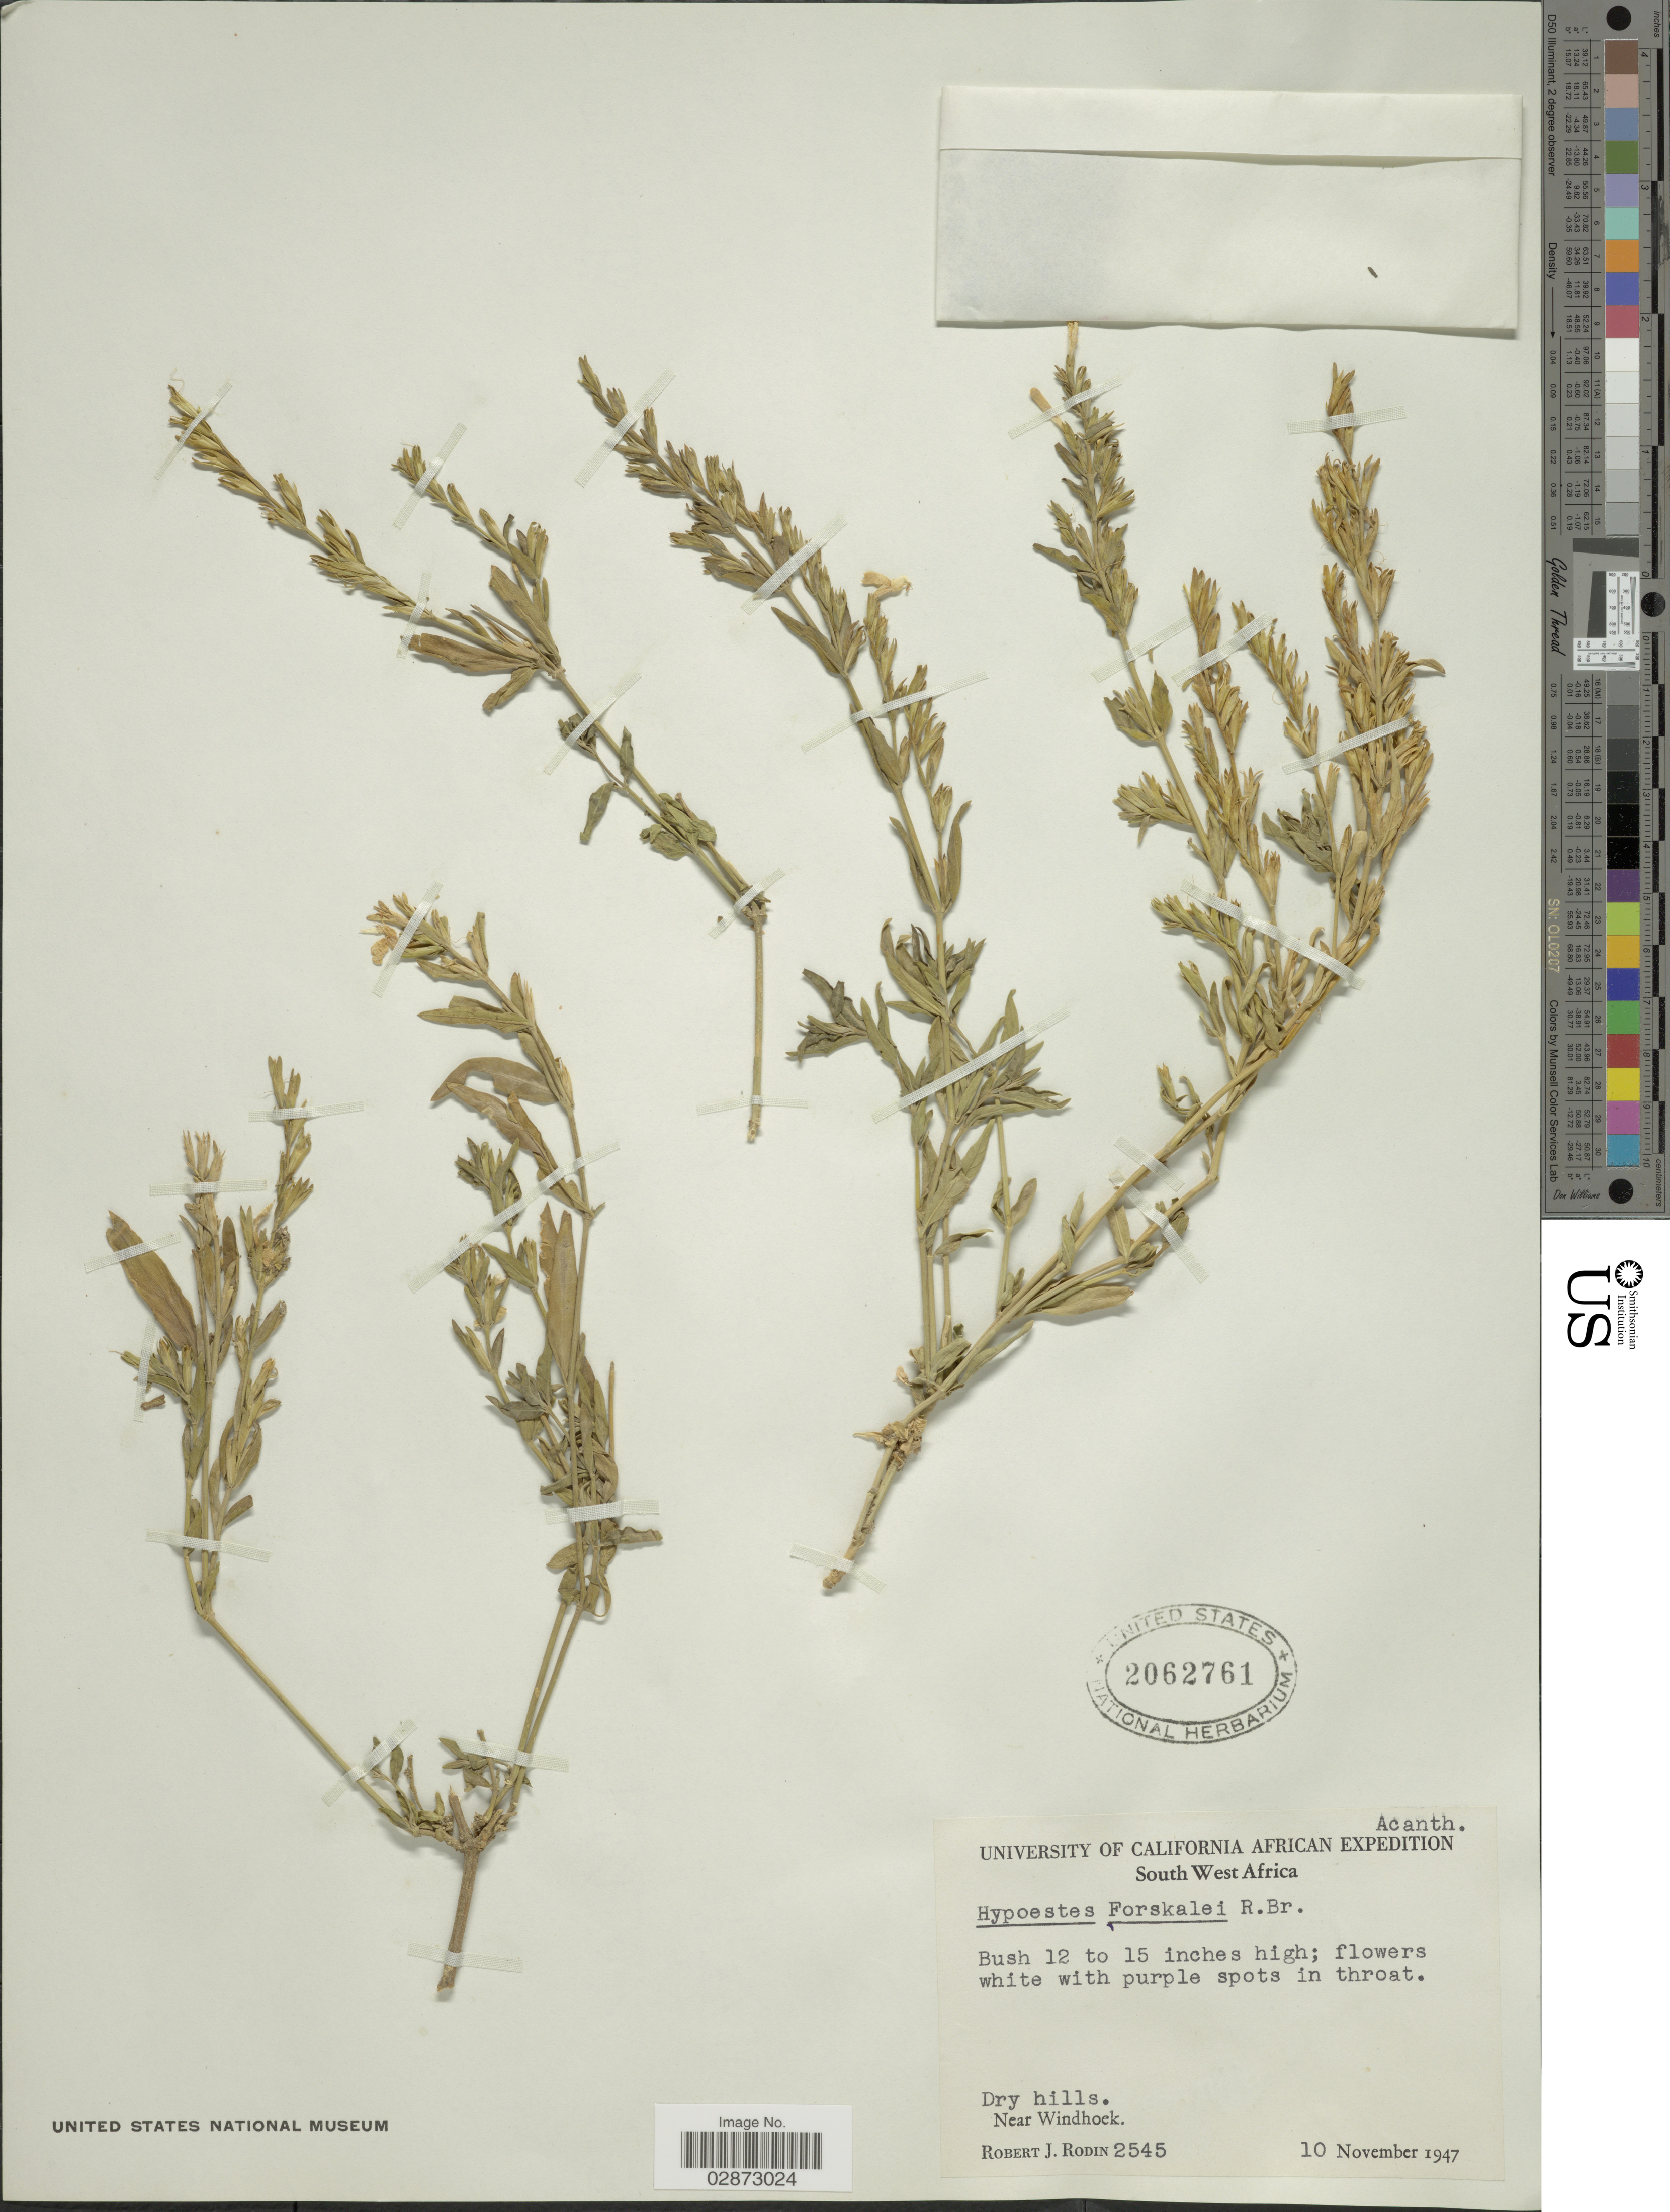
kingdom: Plantae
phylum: Tracheophyta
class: Magnoliopsida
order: Lamiales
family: Acanthaceae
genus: Hypoestes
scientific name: Hypoestes forsskaolii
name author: (Vahl) R. Br.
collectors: R. J. Rodin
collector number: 2545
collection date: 1947-11-10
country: Namibia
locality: South West Africa. Near Windhoek.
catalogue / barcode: US 2062761